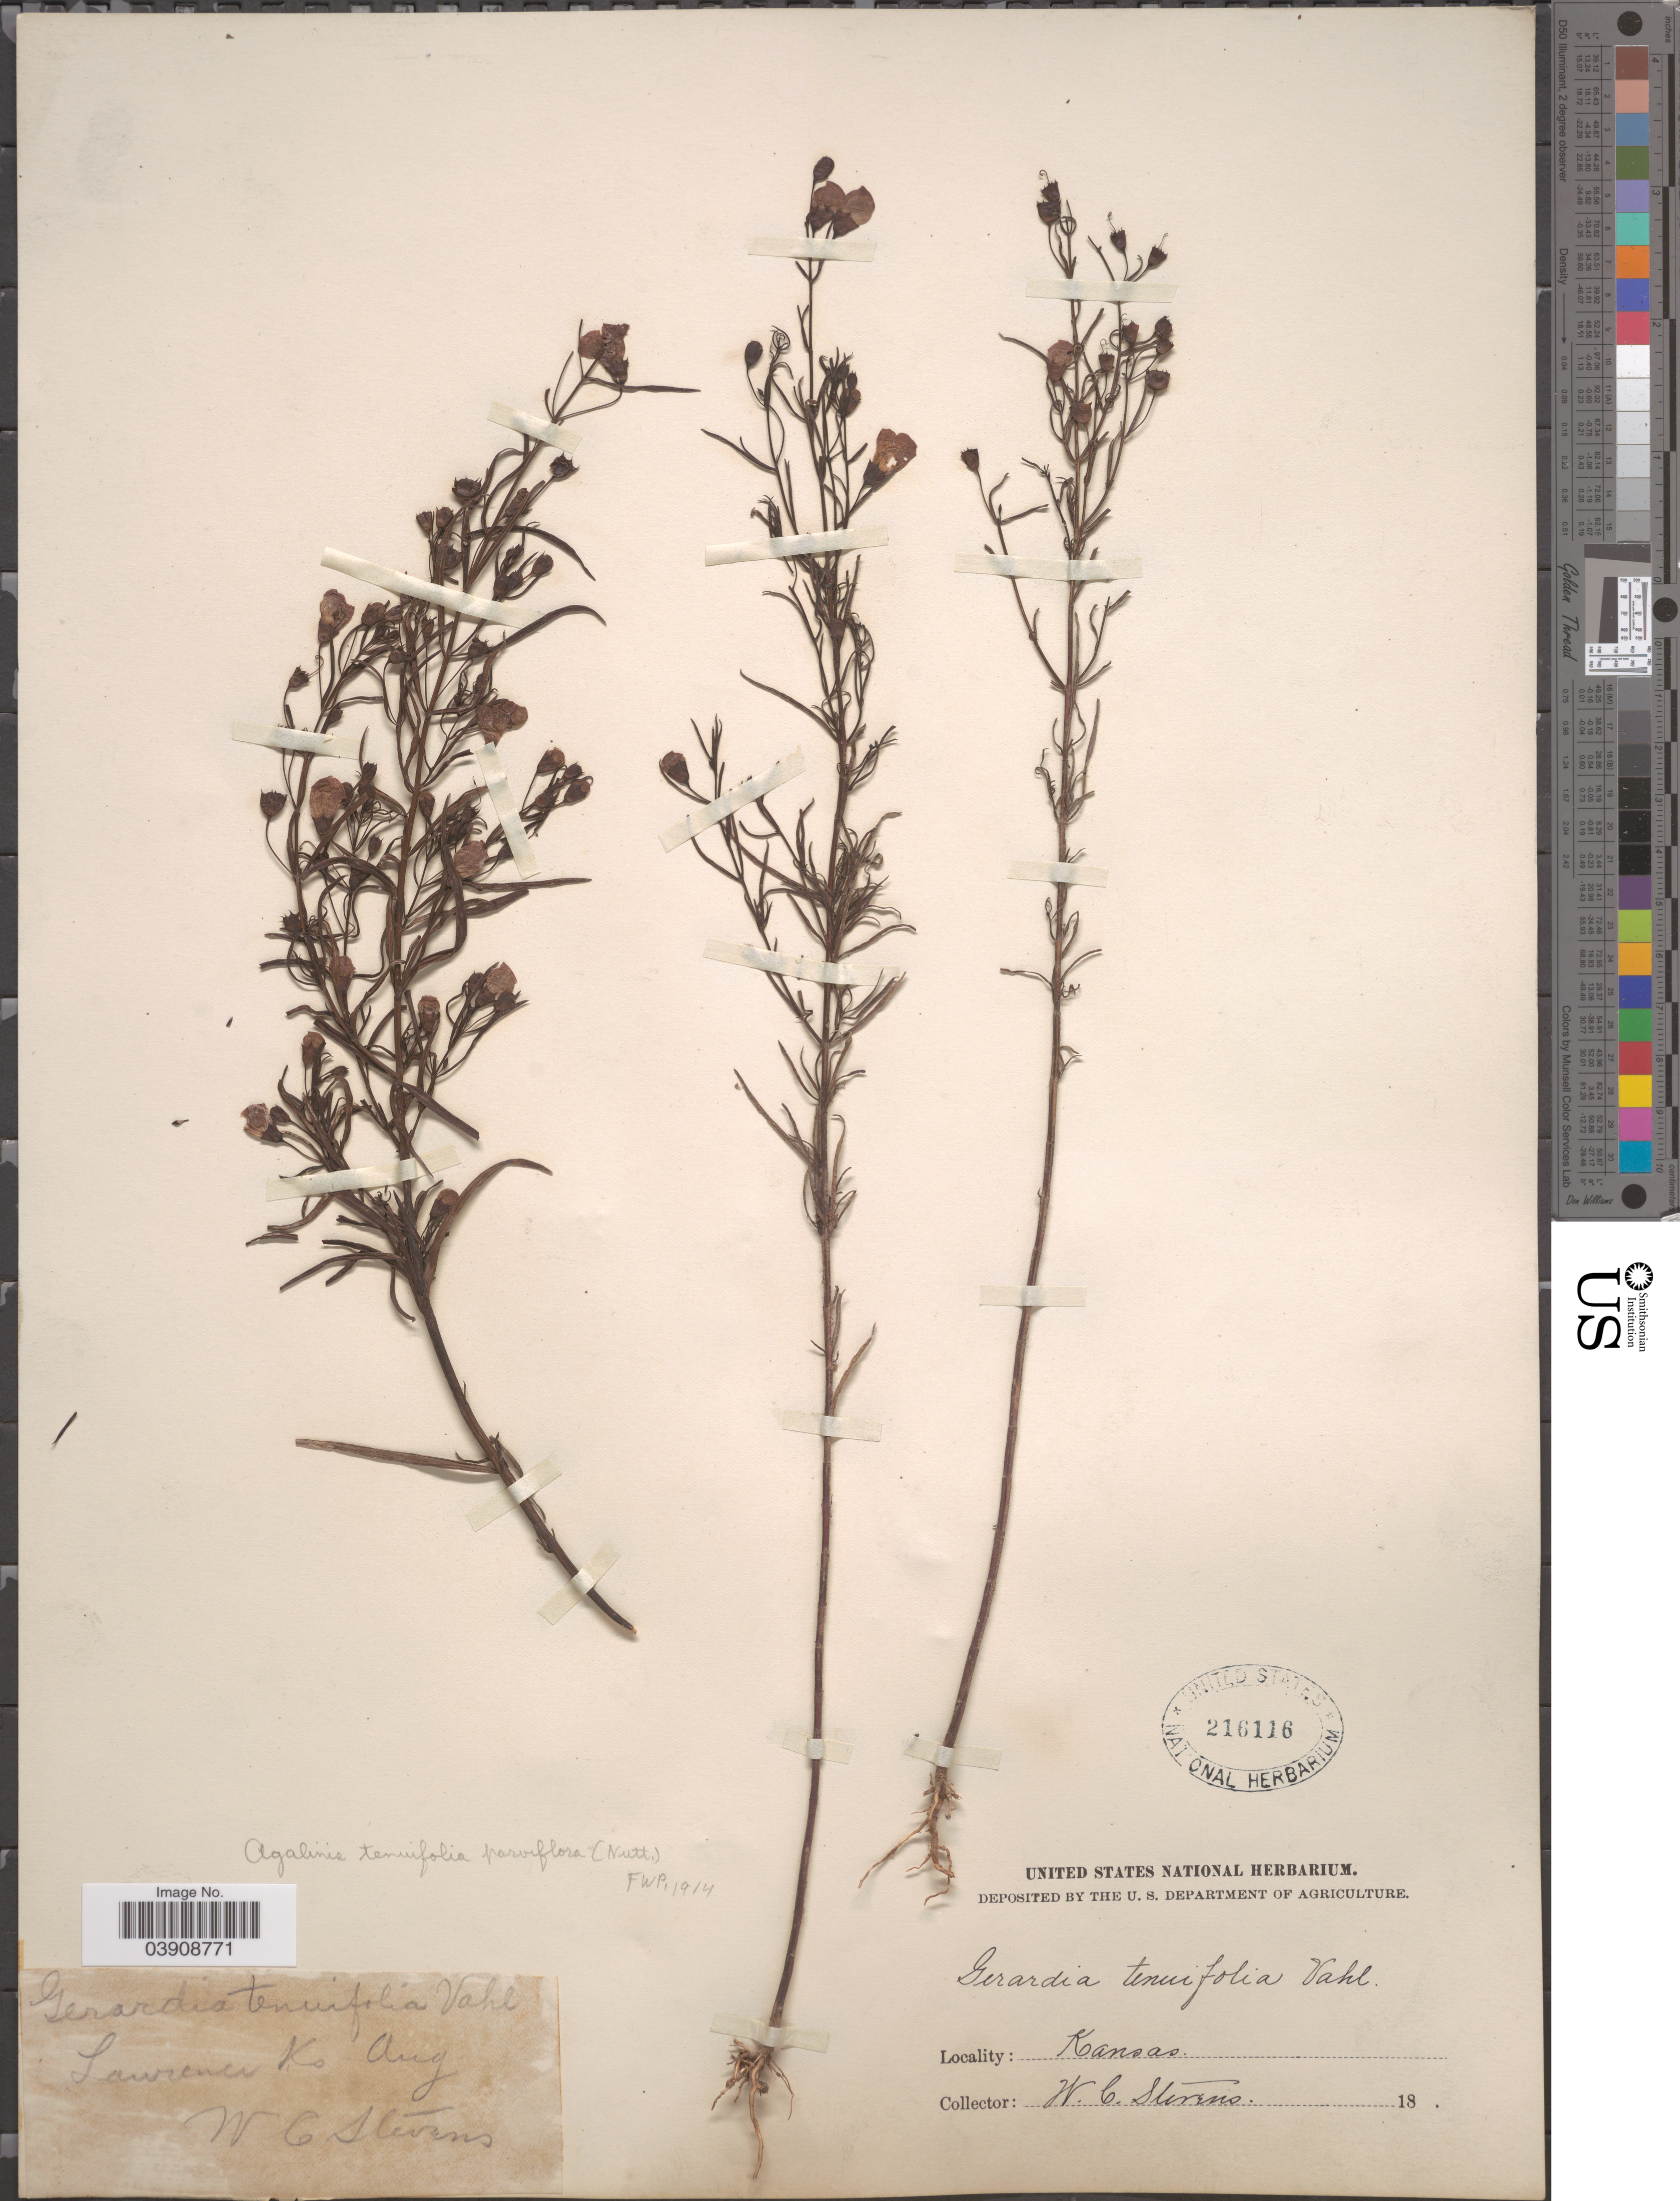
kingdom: Plantae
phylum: Tracheophyta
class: Magnoliopsida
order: Lamiales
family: Orobanchaceae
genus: Agalinis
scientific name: Agalinis tenuifolia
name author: (Vahl) Raf.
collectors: W. C. Stevens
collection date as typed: aug. 18.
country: United States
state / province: Kansas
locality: Lawrence Co.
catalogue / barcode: US 216116